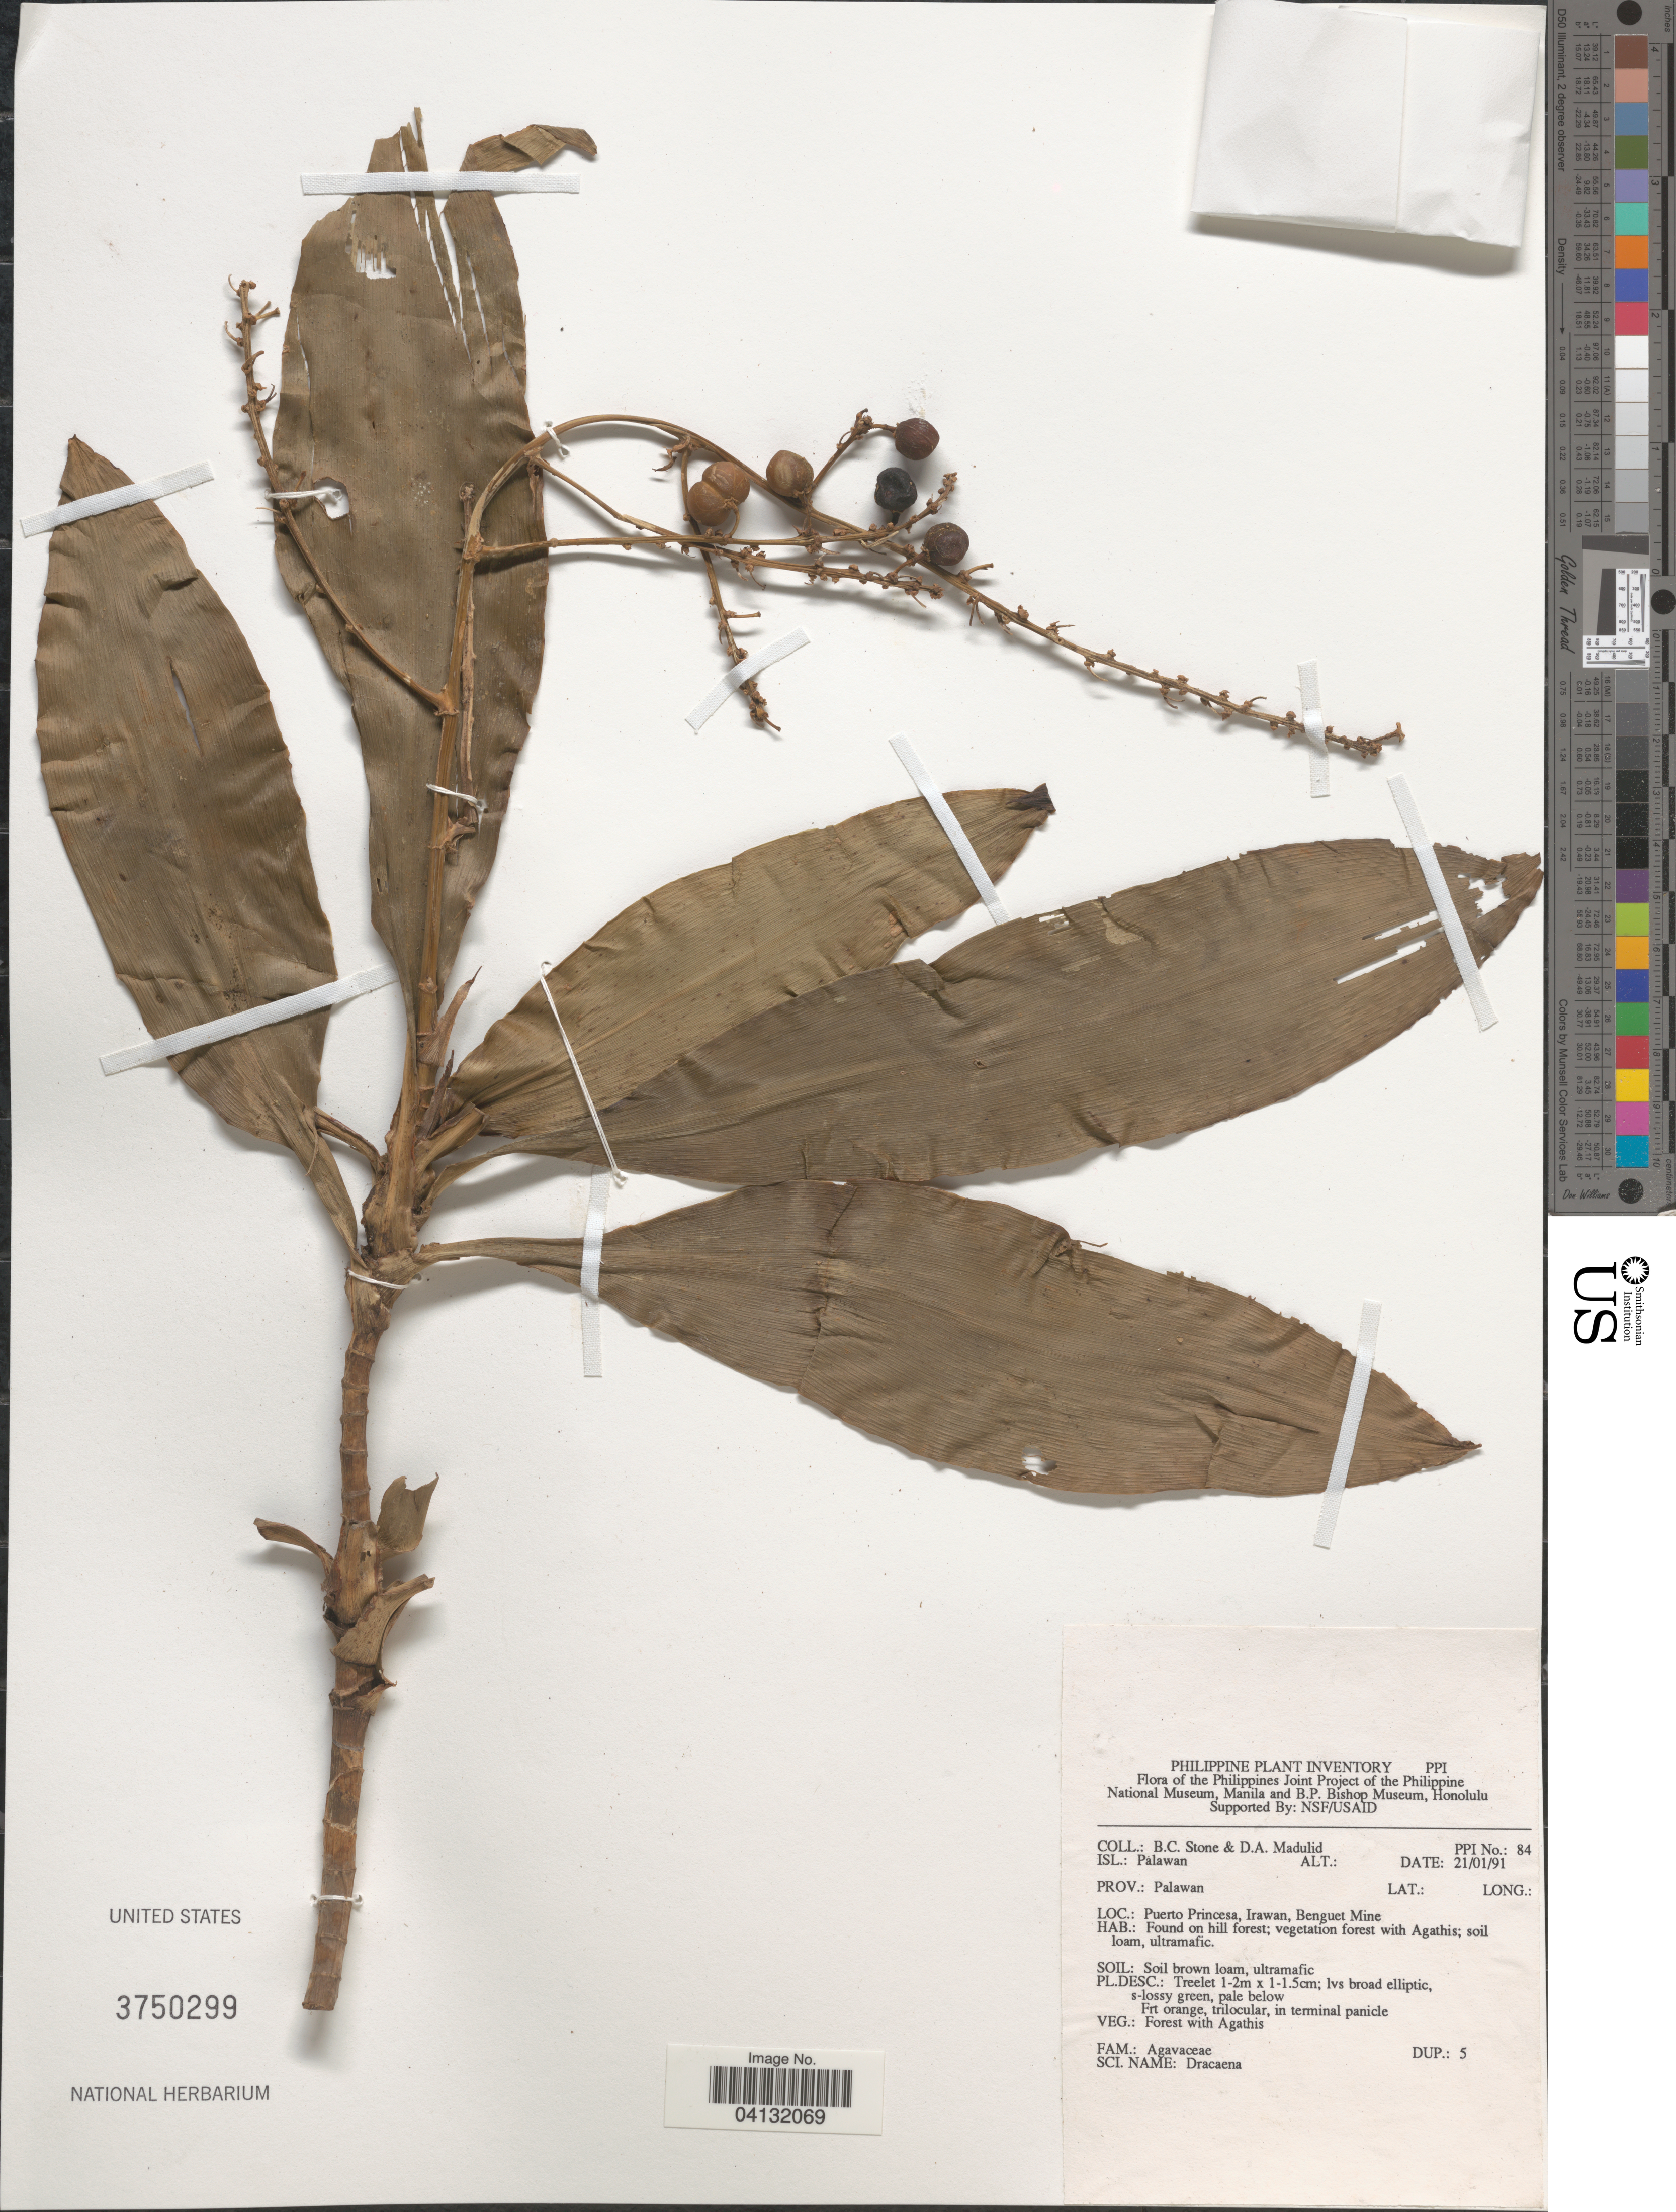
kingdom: Plantae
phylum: Tracheophyta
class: Liliopsida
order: Asparagales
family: Asparagaceae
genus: Dracaena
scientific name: Dracaena sp.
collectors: B. C. Stone & D. Madulid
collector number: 84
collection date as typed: Transcribed d/m/y: 21/1/91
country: Philippines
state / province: Mimaropa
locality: Isl.: Palawan. Prov. Palawan. Puerto Princesa, Irawan, Benguet Mine.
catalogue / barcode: US 3750299